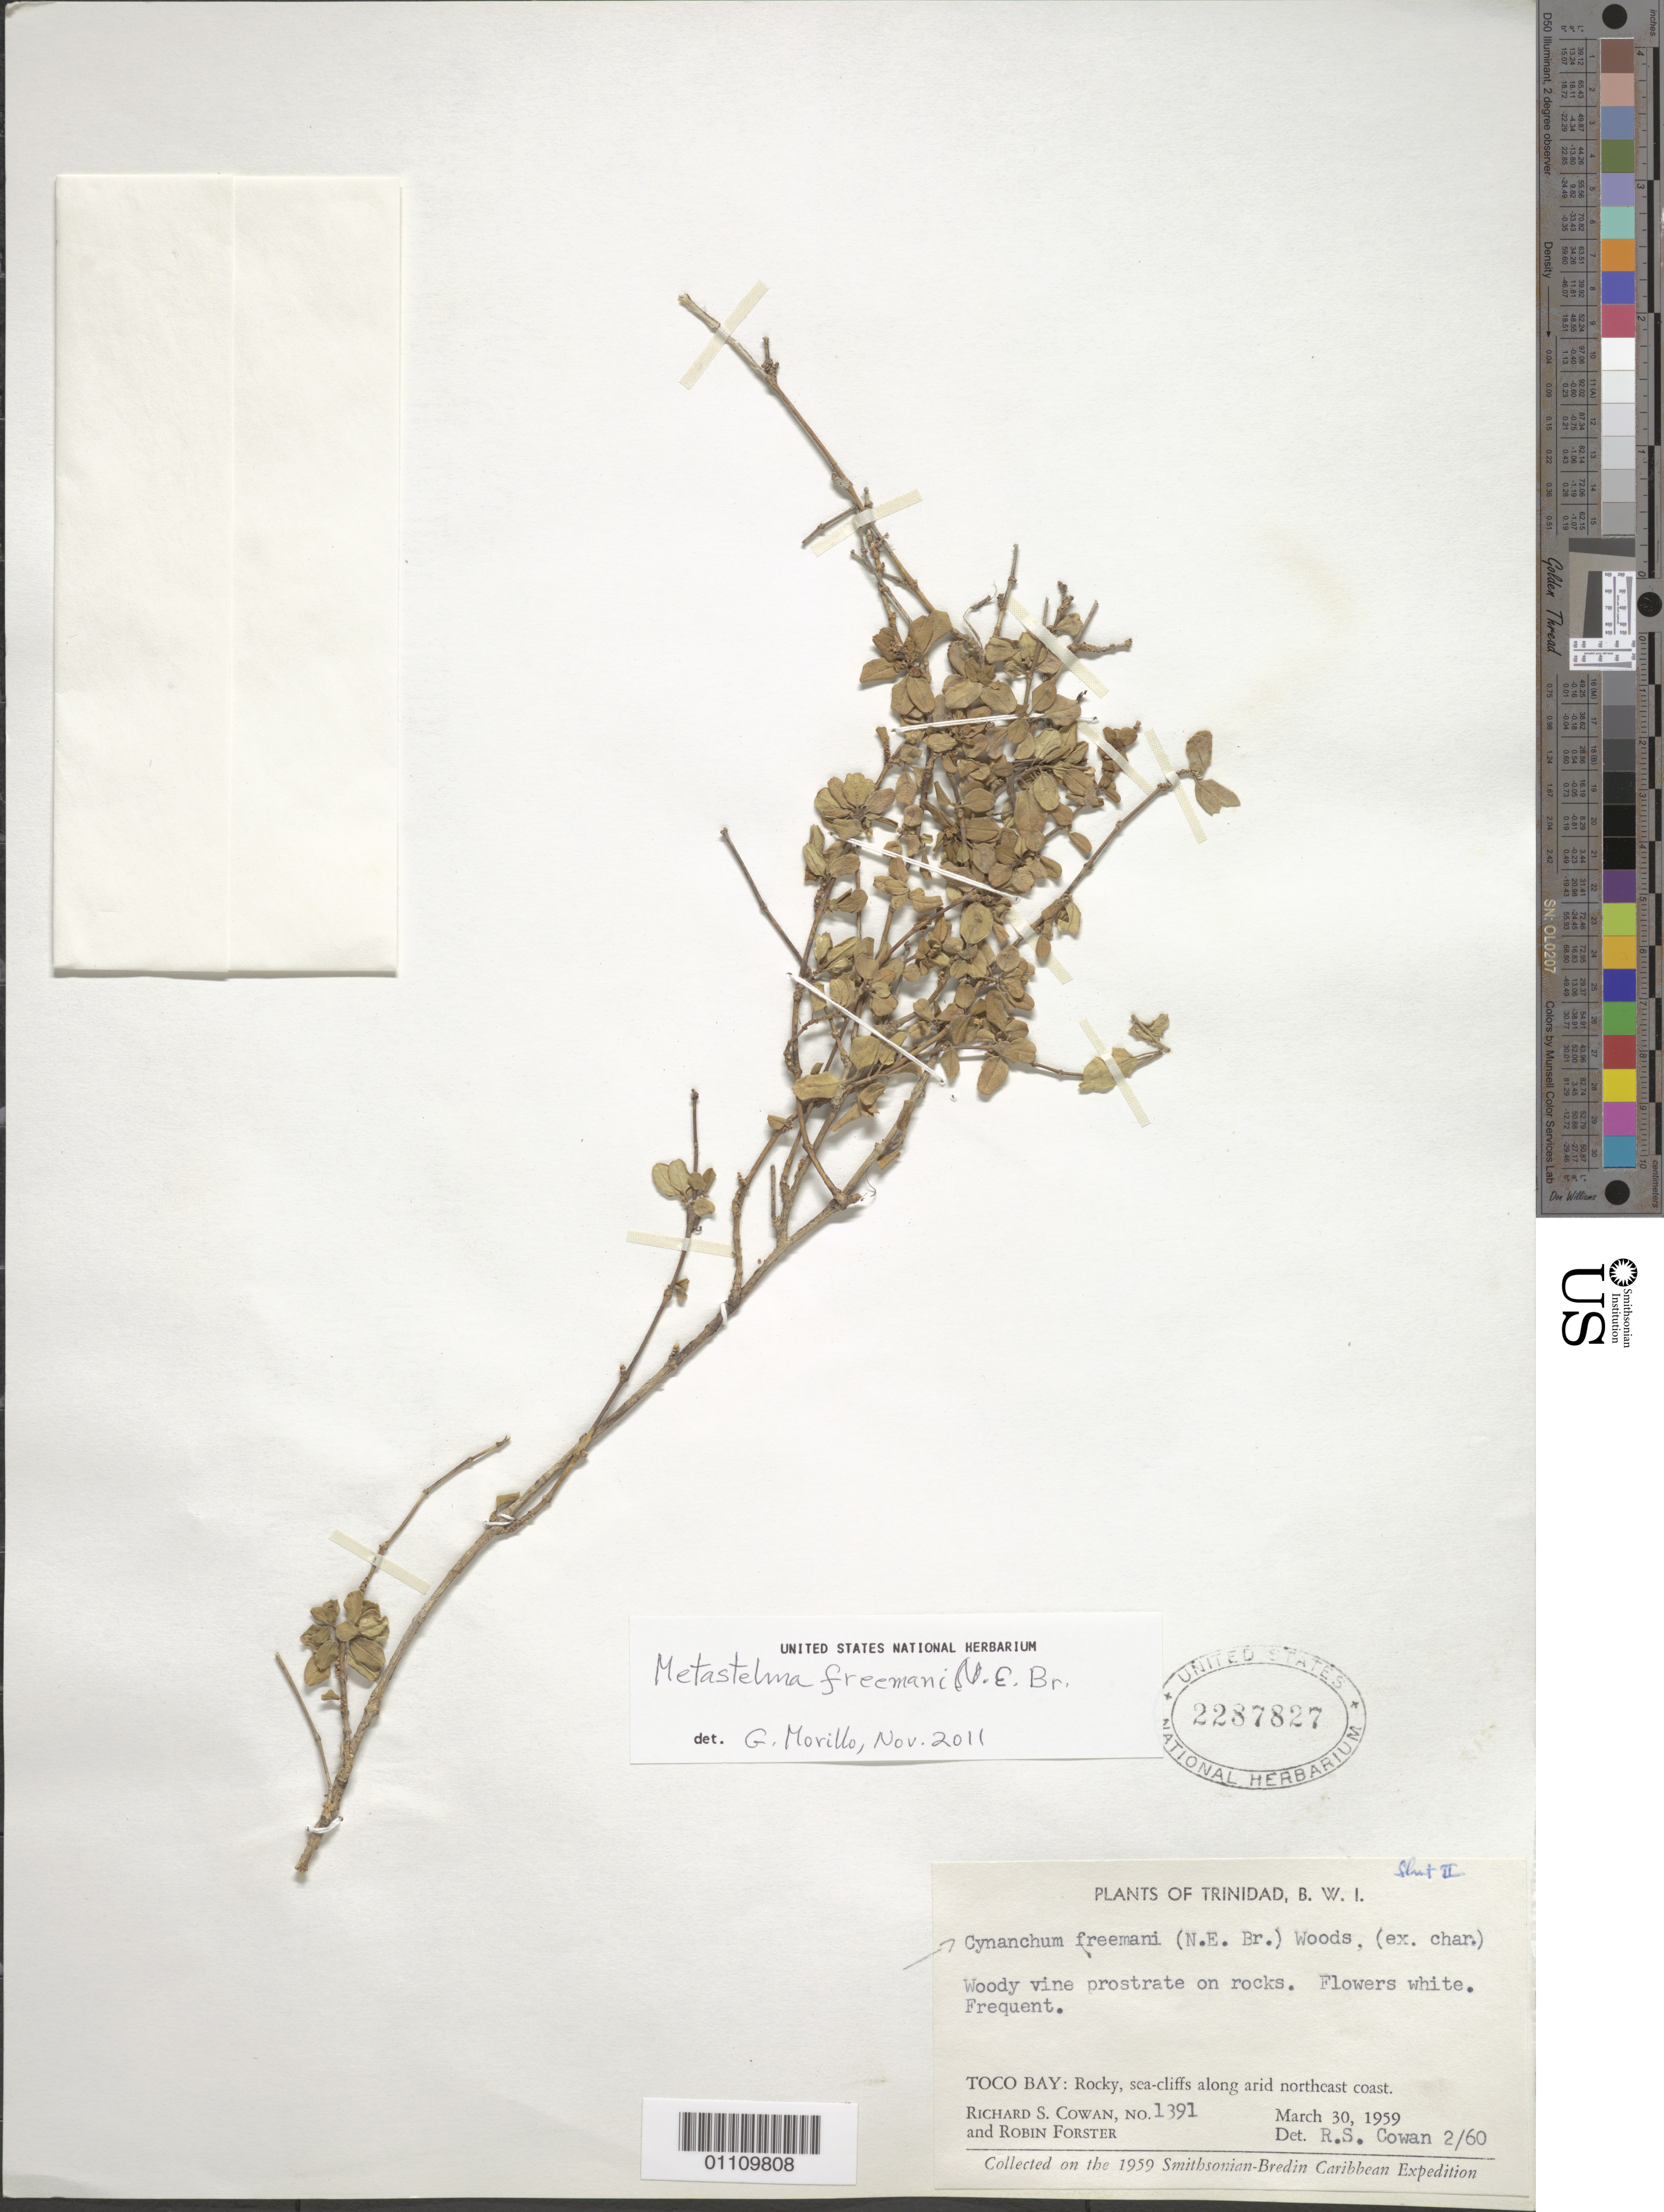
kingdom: Plantae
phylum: Tracheophyta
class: Magnoliopsida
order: Gentianales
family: Apocynaceae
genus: Cynanchum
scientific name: Cynanchum freemani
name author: (N.E. Br.) Woodson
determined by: Cowan, R. S.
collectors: R. S. Cowan & R. Forster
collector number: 1391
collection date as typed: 30 Mar 1959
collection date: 1959-03-30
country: Trinidad and Tobago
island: Trinidad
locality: Taco Bay, NE coast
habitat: Rocky, sea-cliffs along arid NE coast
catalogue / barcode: US 2287827